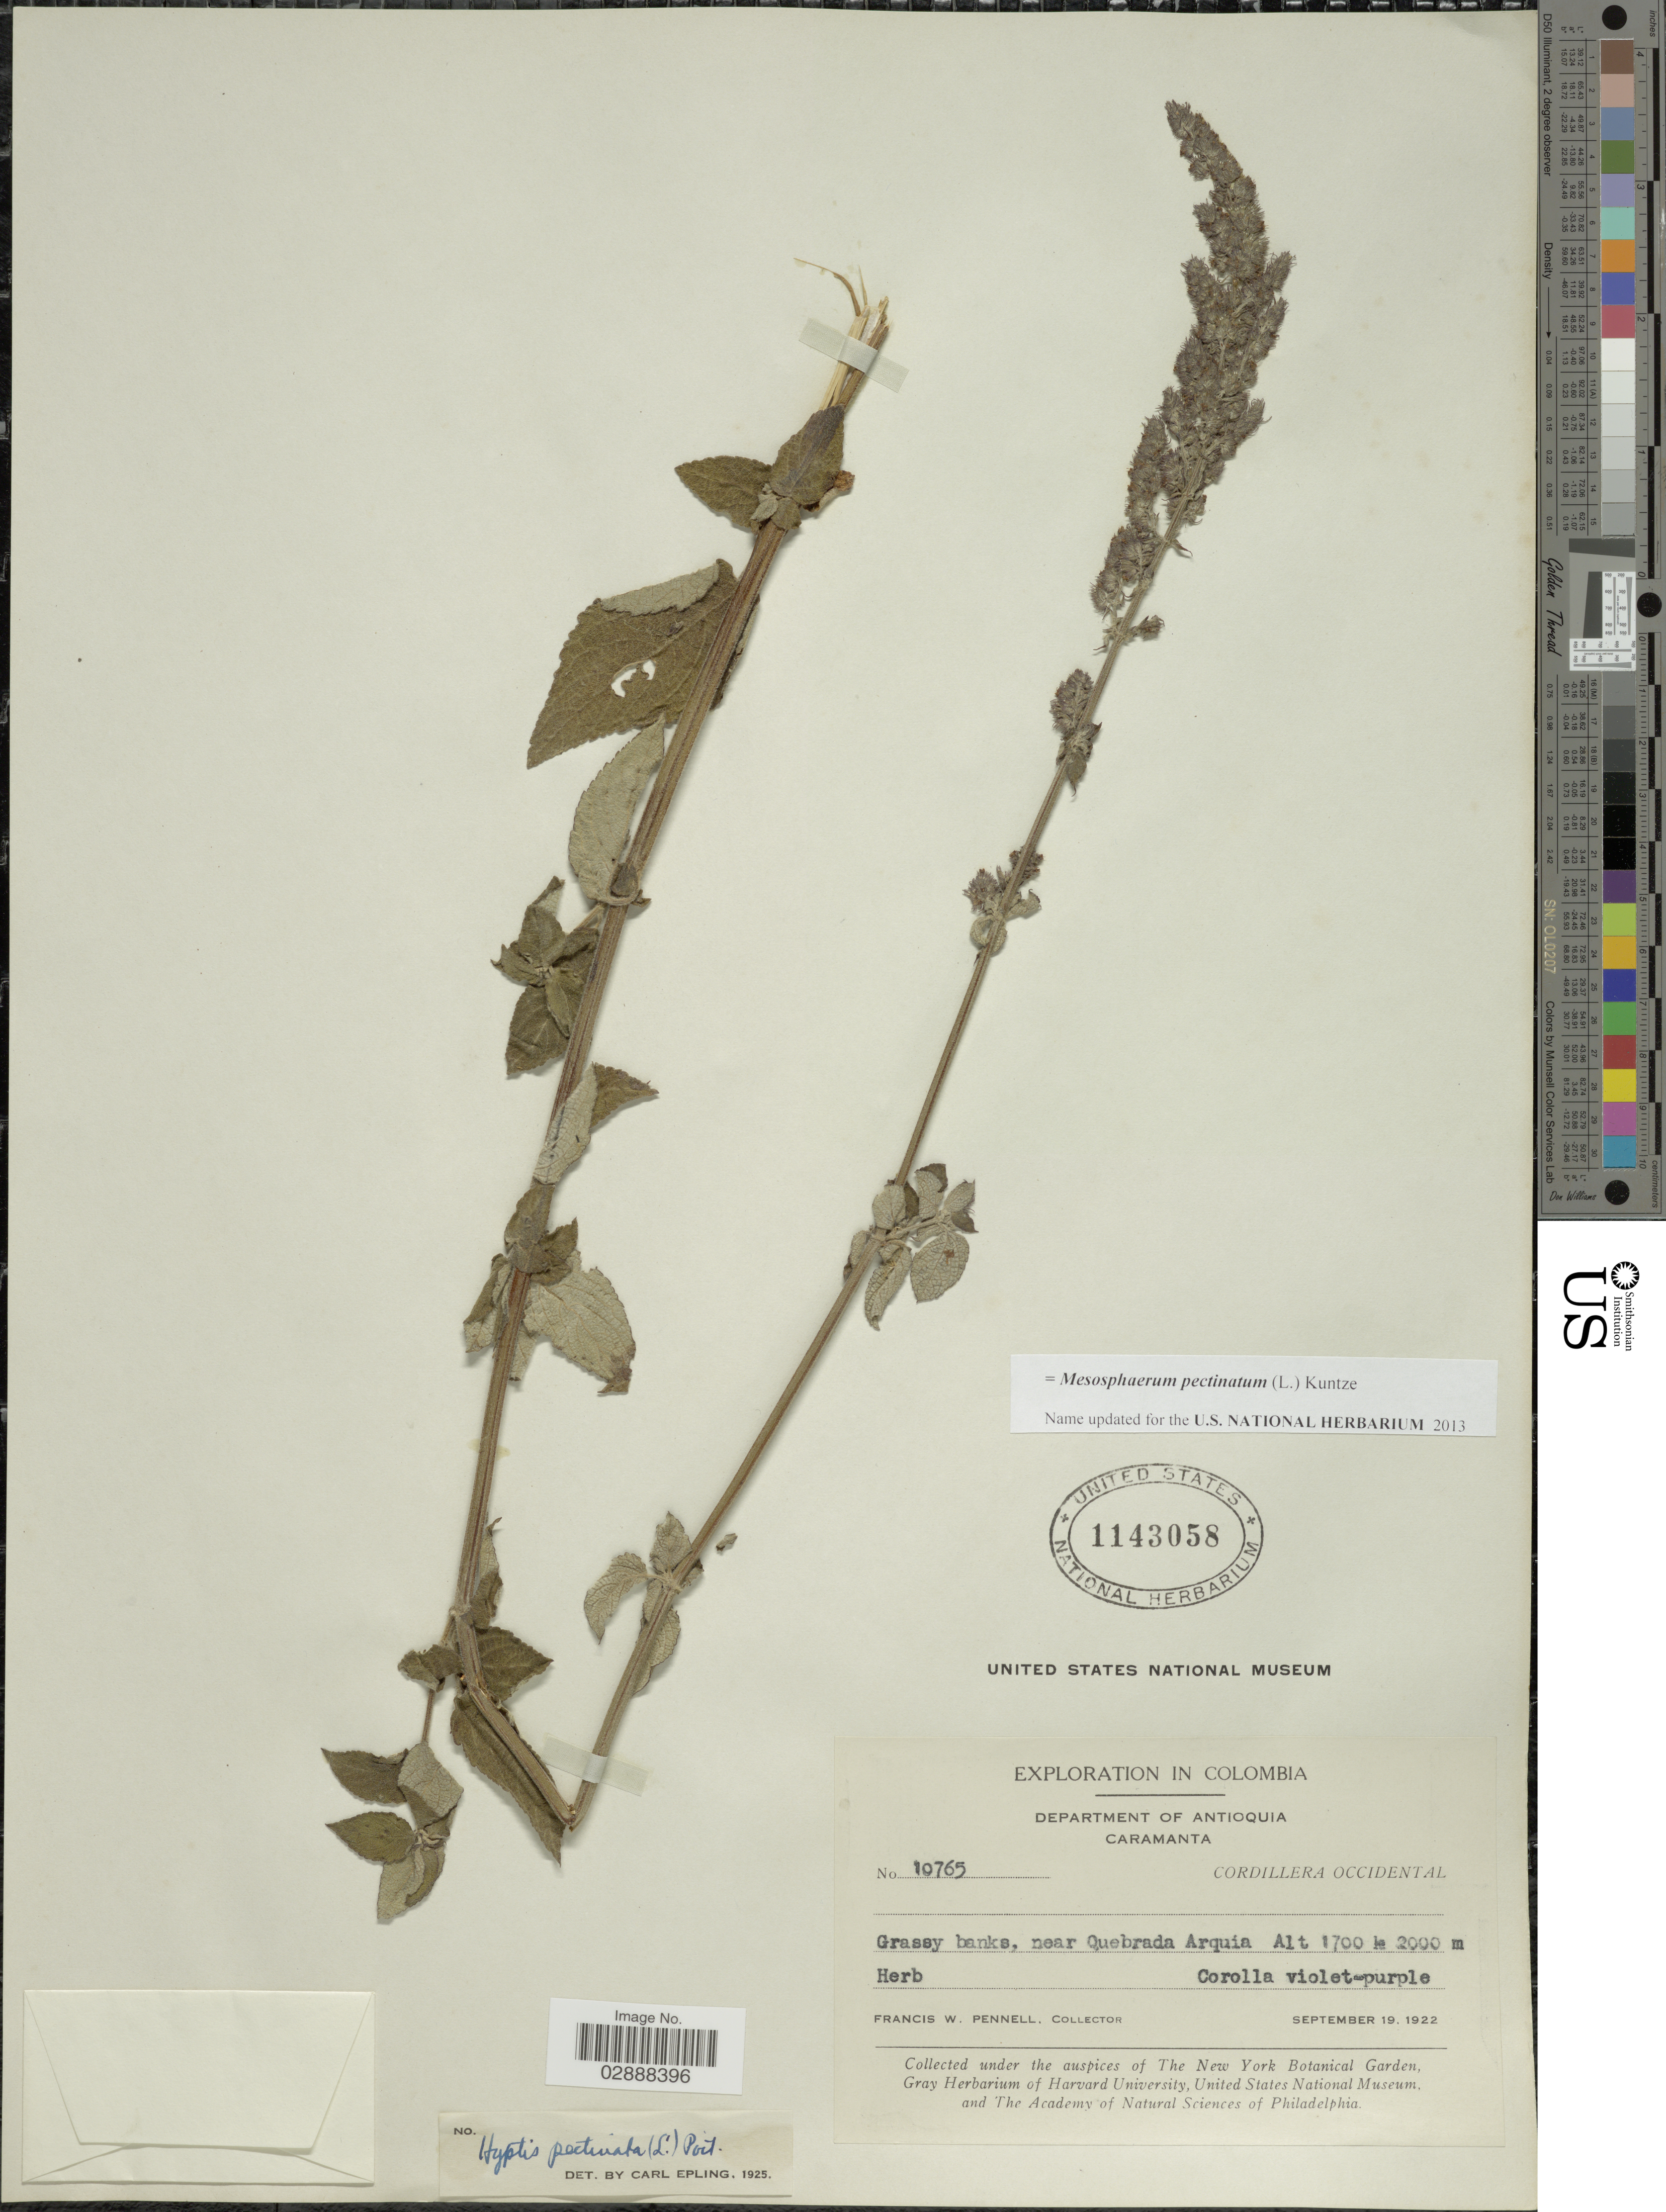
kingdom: Plantae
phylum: Tracheophyta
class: Magnoliopsida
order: Lamiales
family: Lamiaceae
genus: Mesosphaerum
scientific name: Mesosphaerum pectinatum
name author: (L.) Kuntze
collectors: F. W. Pennell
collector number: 10765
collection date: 1922-09-19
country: Colombia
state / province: Antioquia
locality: Department of Antioquia. Caramanta. Cordillera Occidental. Near Quebrada Arquia.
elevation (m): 1700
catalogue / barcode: US 1143058